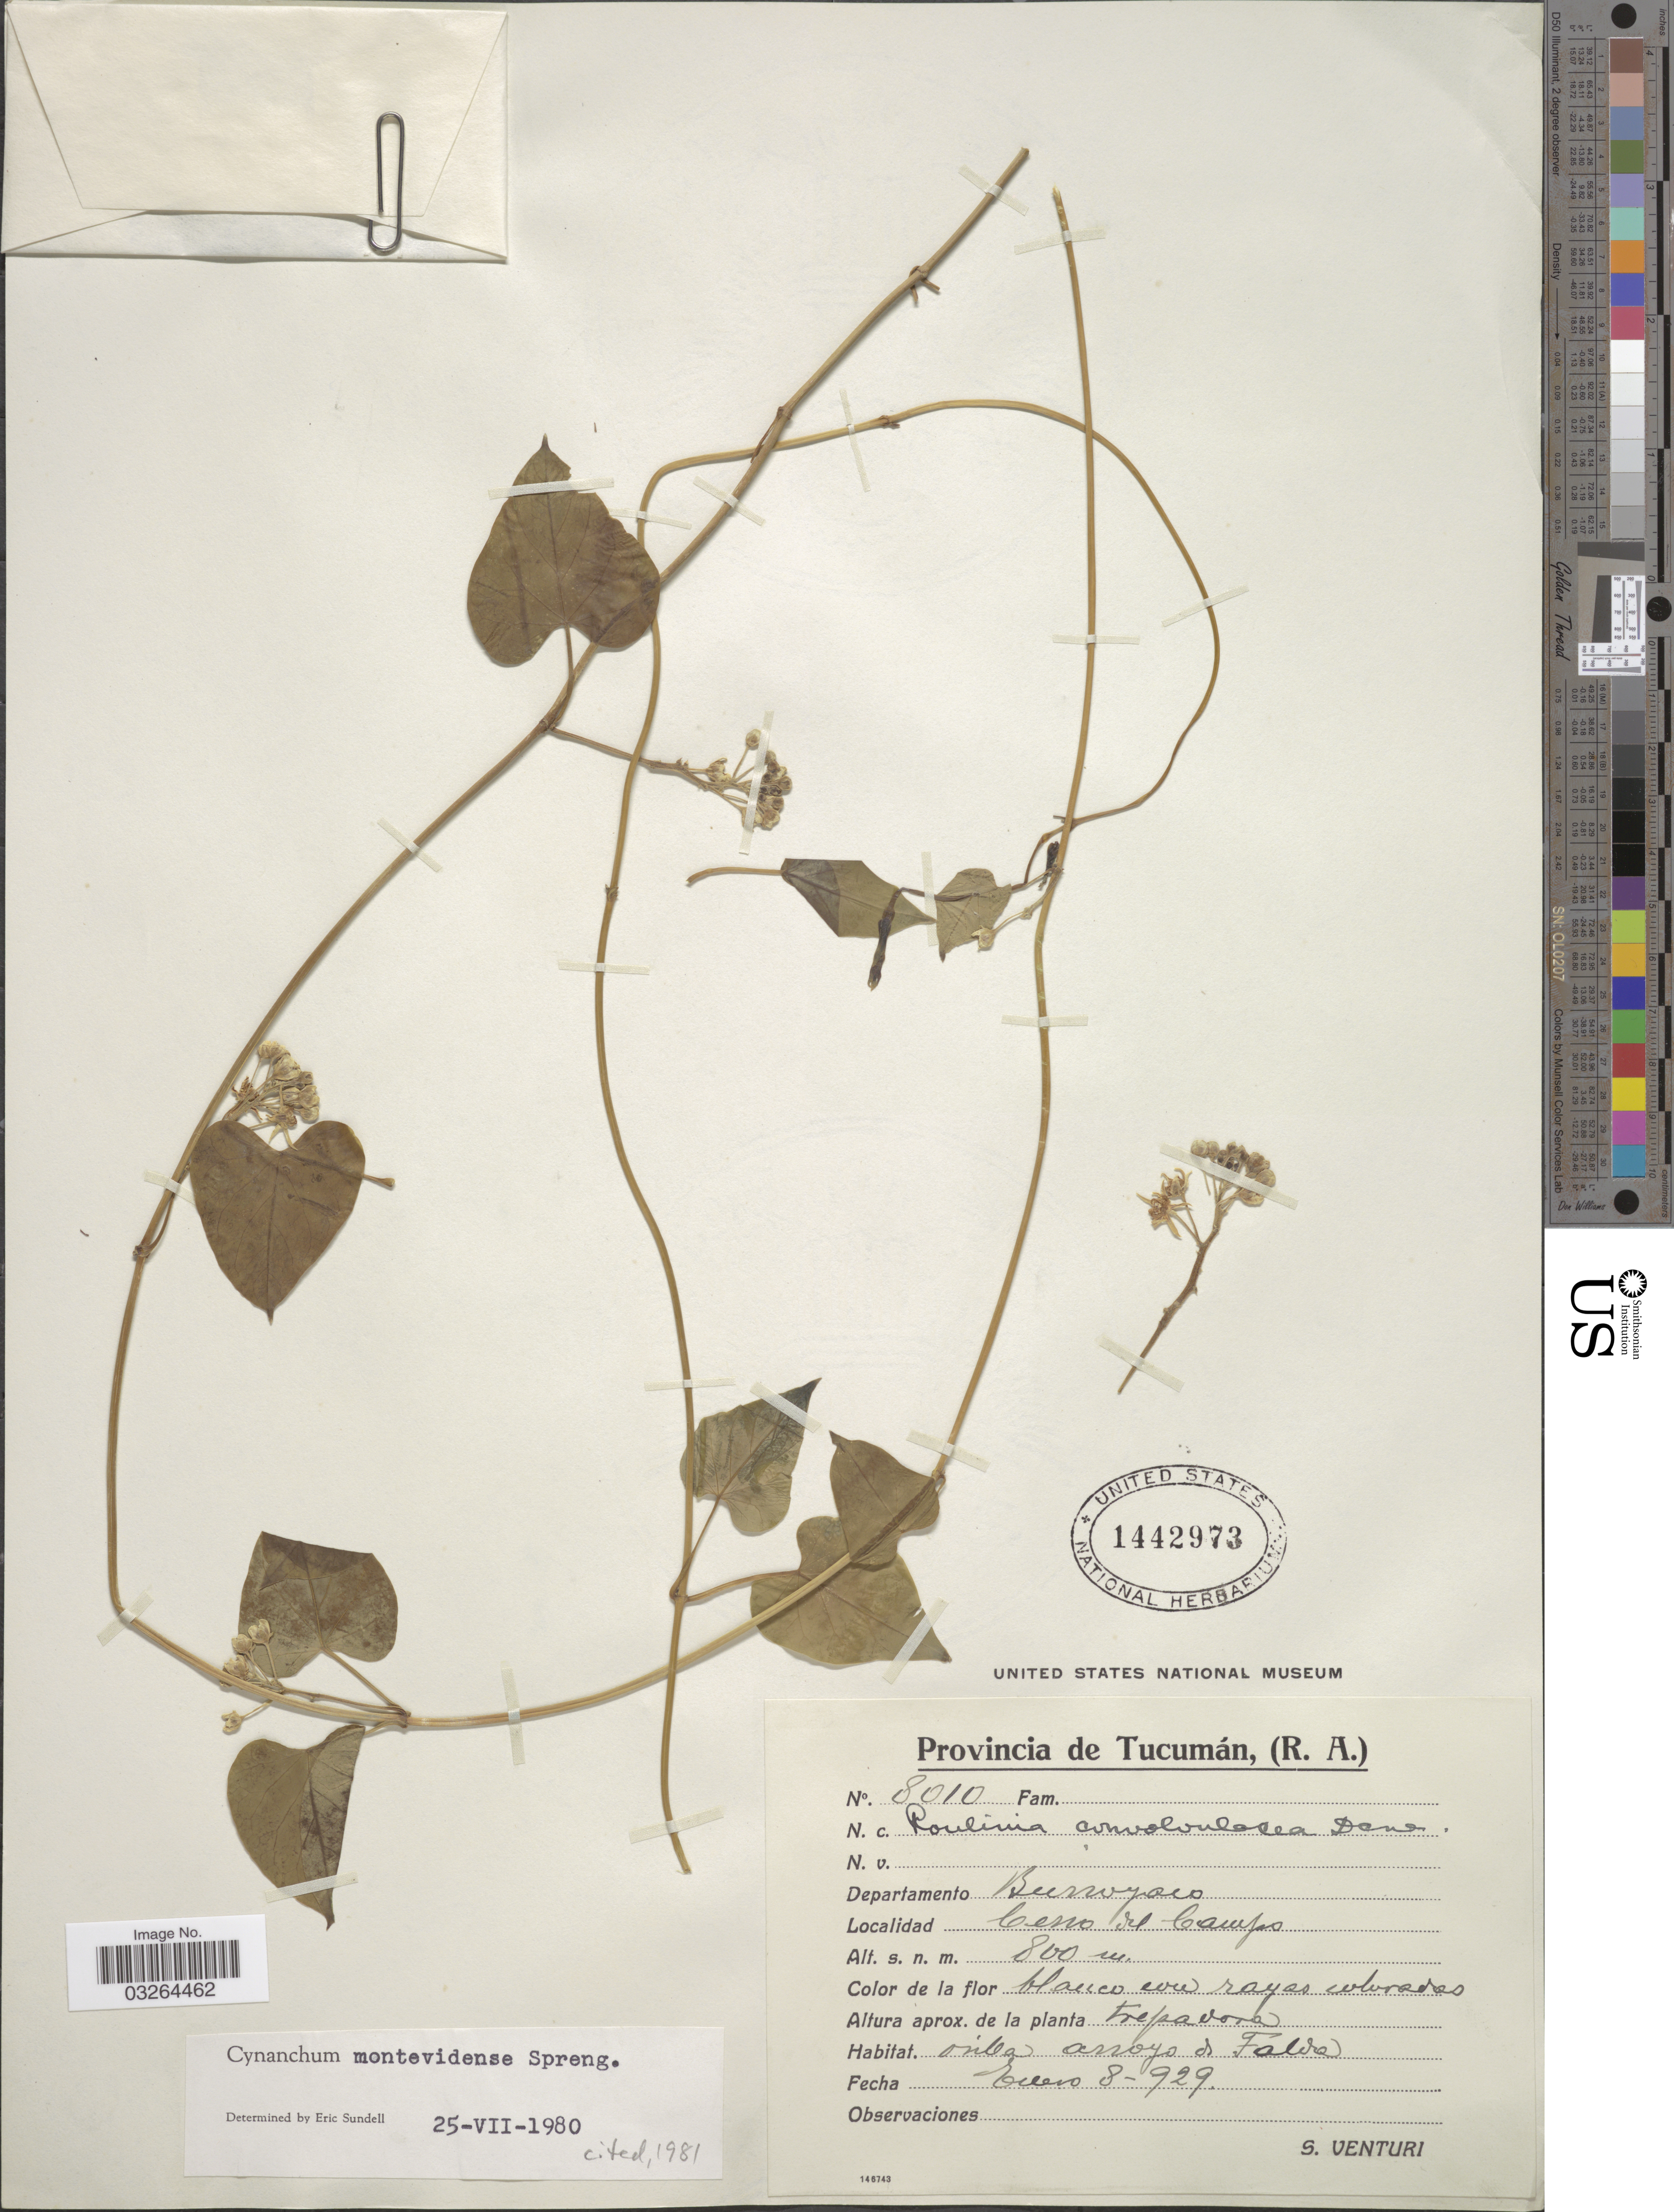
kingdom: Plantae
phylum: Tracheophyta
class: Magnoliopsida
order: Gentianales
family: Apocynaceae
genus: Cynanchum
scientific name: Cynanchum montevidense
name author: Spreng.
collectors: S. Venturi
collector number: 8010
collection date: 1929-01-08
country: Argentina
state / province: Tucuman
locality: Departamento Burroyaco, Cerro del Campo.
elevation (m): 800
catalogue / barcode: US 1442973